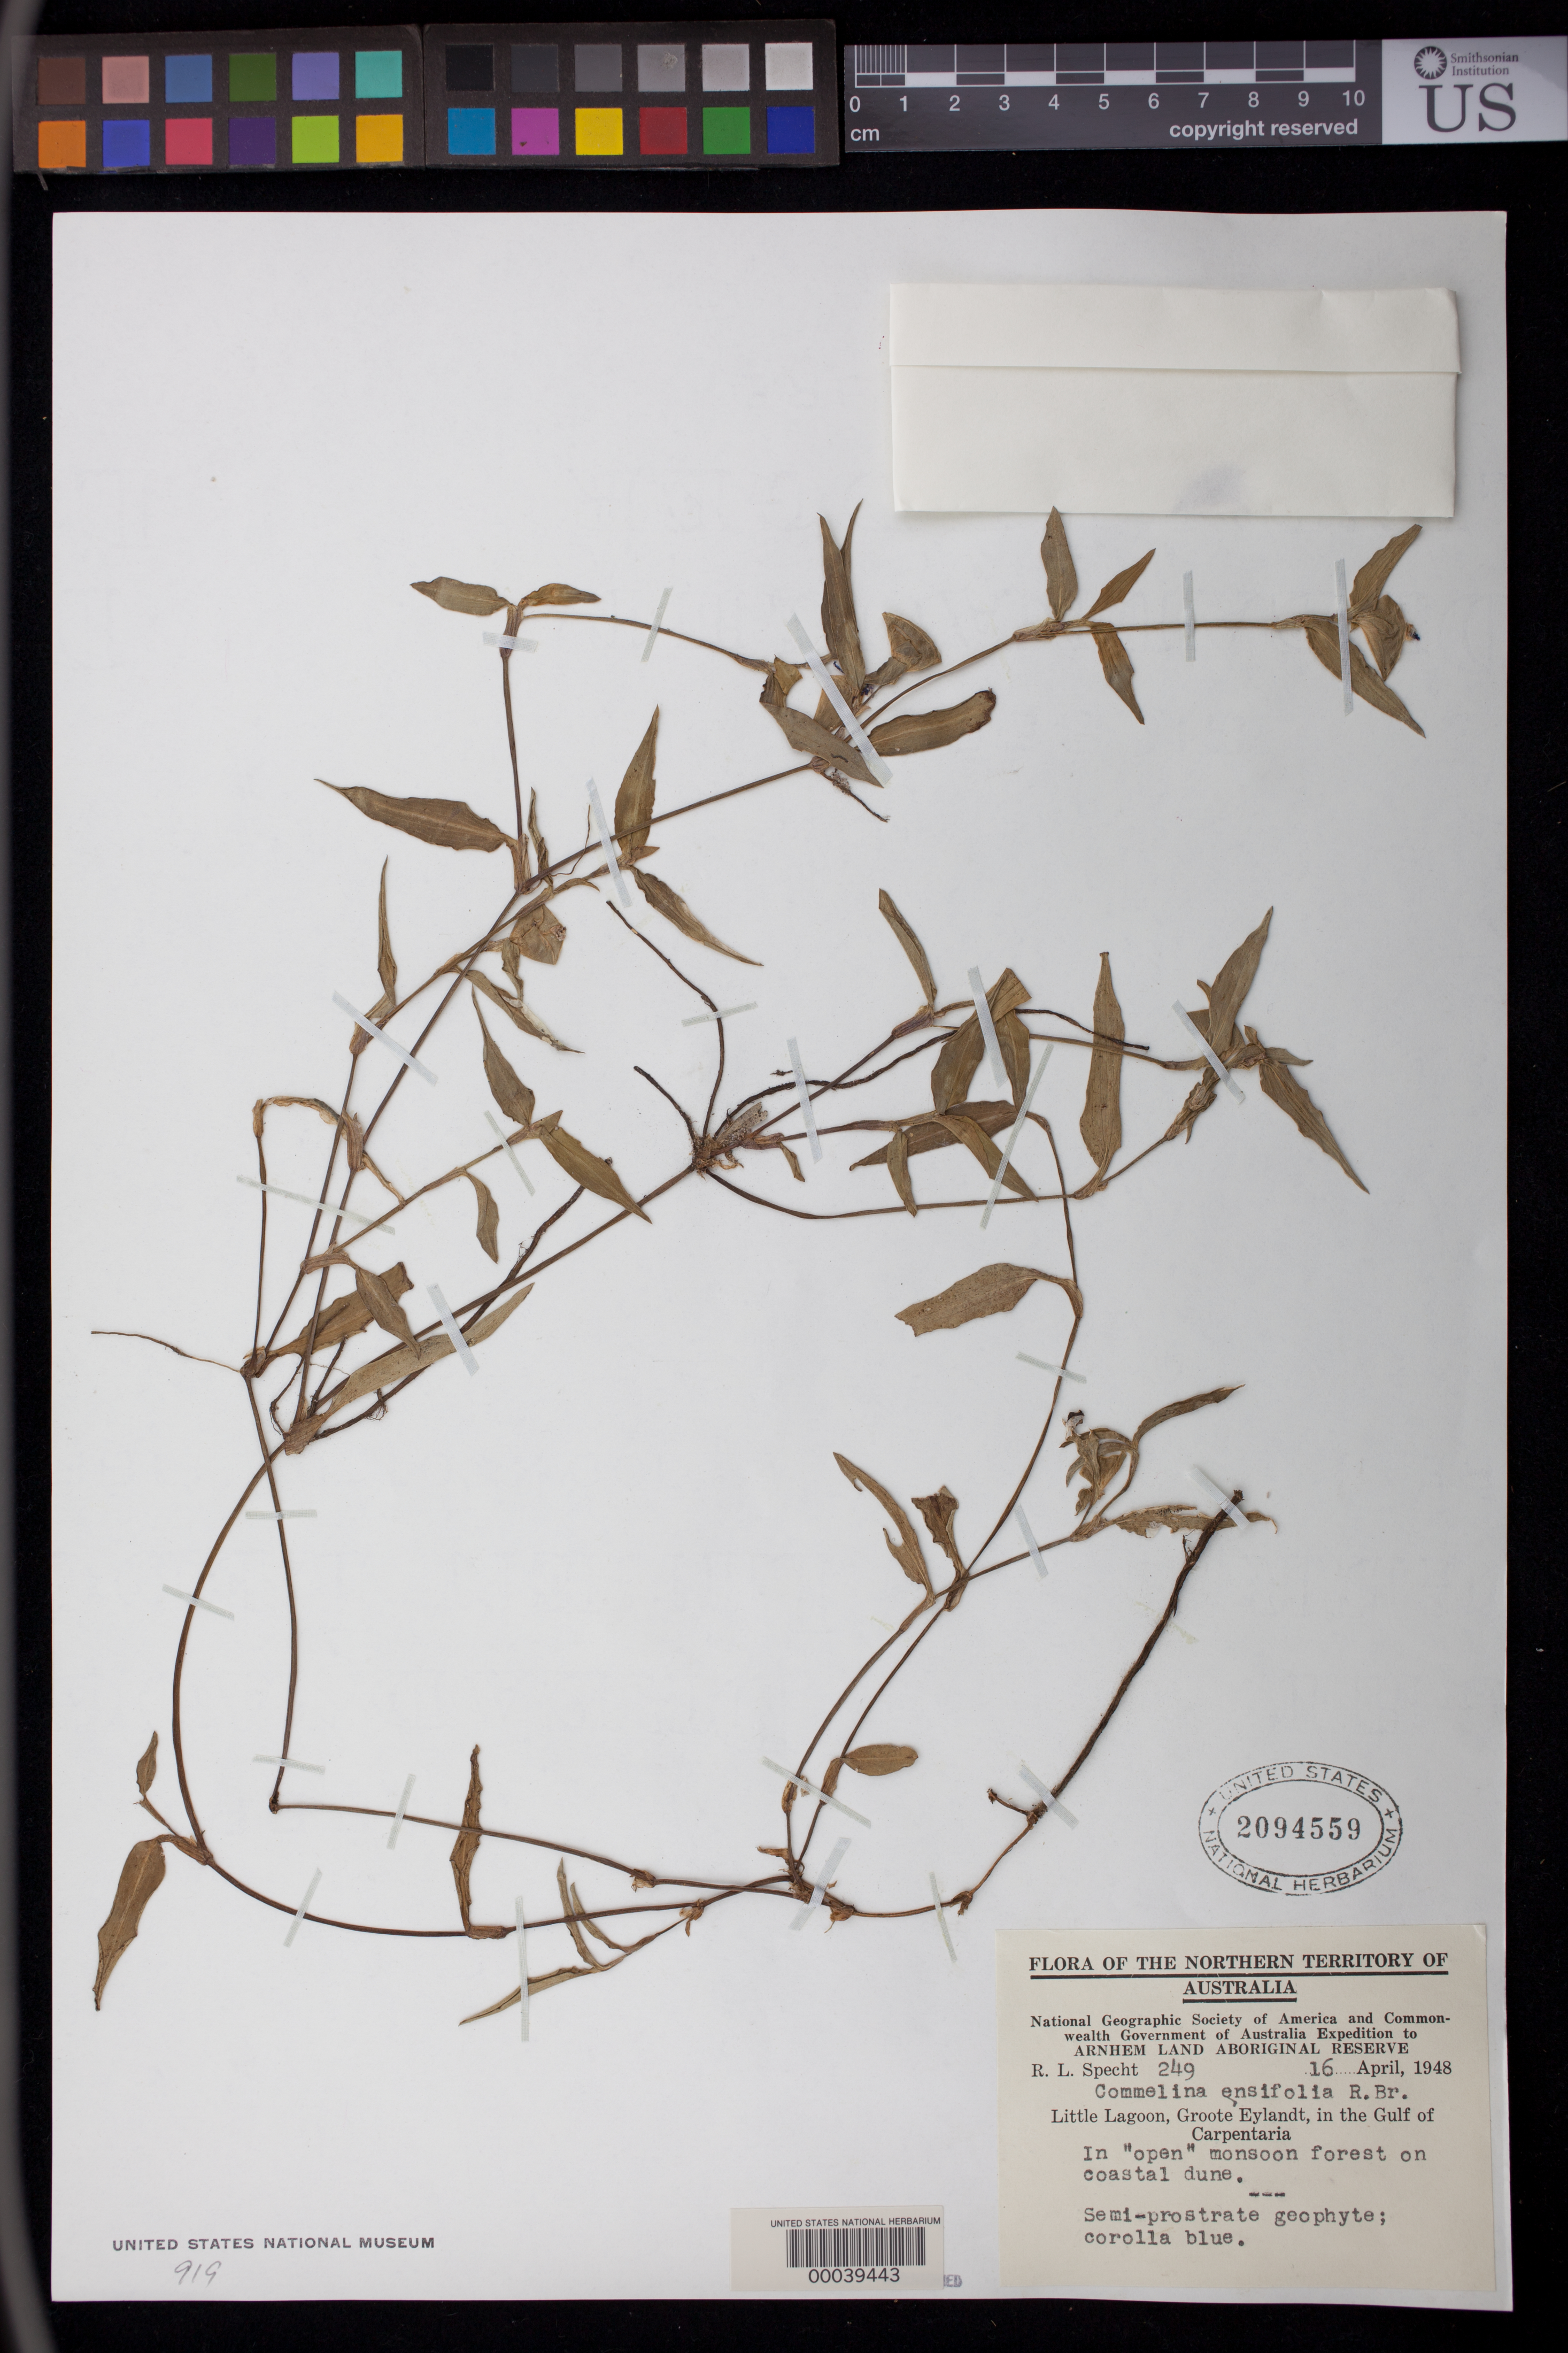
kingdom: Plantae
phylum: Tracheophyta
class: Liliopsida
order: Commelinales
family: Commelinaceae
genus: Commelina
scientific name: Commelina ensifolia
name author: R. Br.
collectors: R. L. Specht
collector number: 249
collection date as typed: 16 Apr 1948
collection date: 1948-04-16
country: Australia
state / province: Northern Territory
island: Groote Eylandt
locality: Little Lagoon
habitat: In "open" monsoon forest on coastal dune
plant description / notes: Semi-prostrate geophyte; corolla blue.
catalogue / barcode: US 2094559